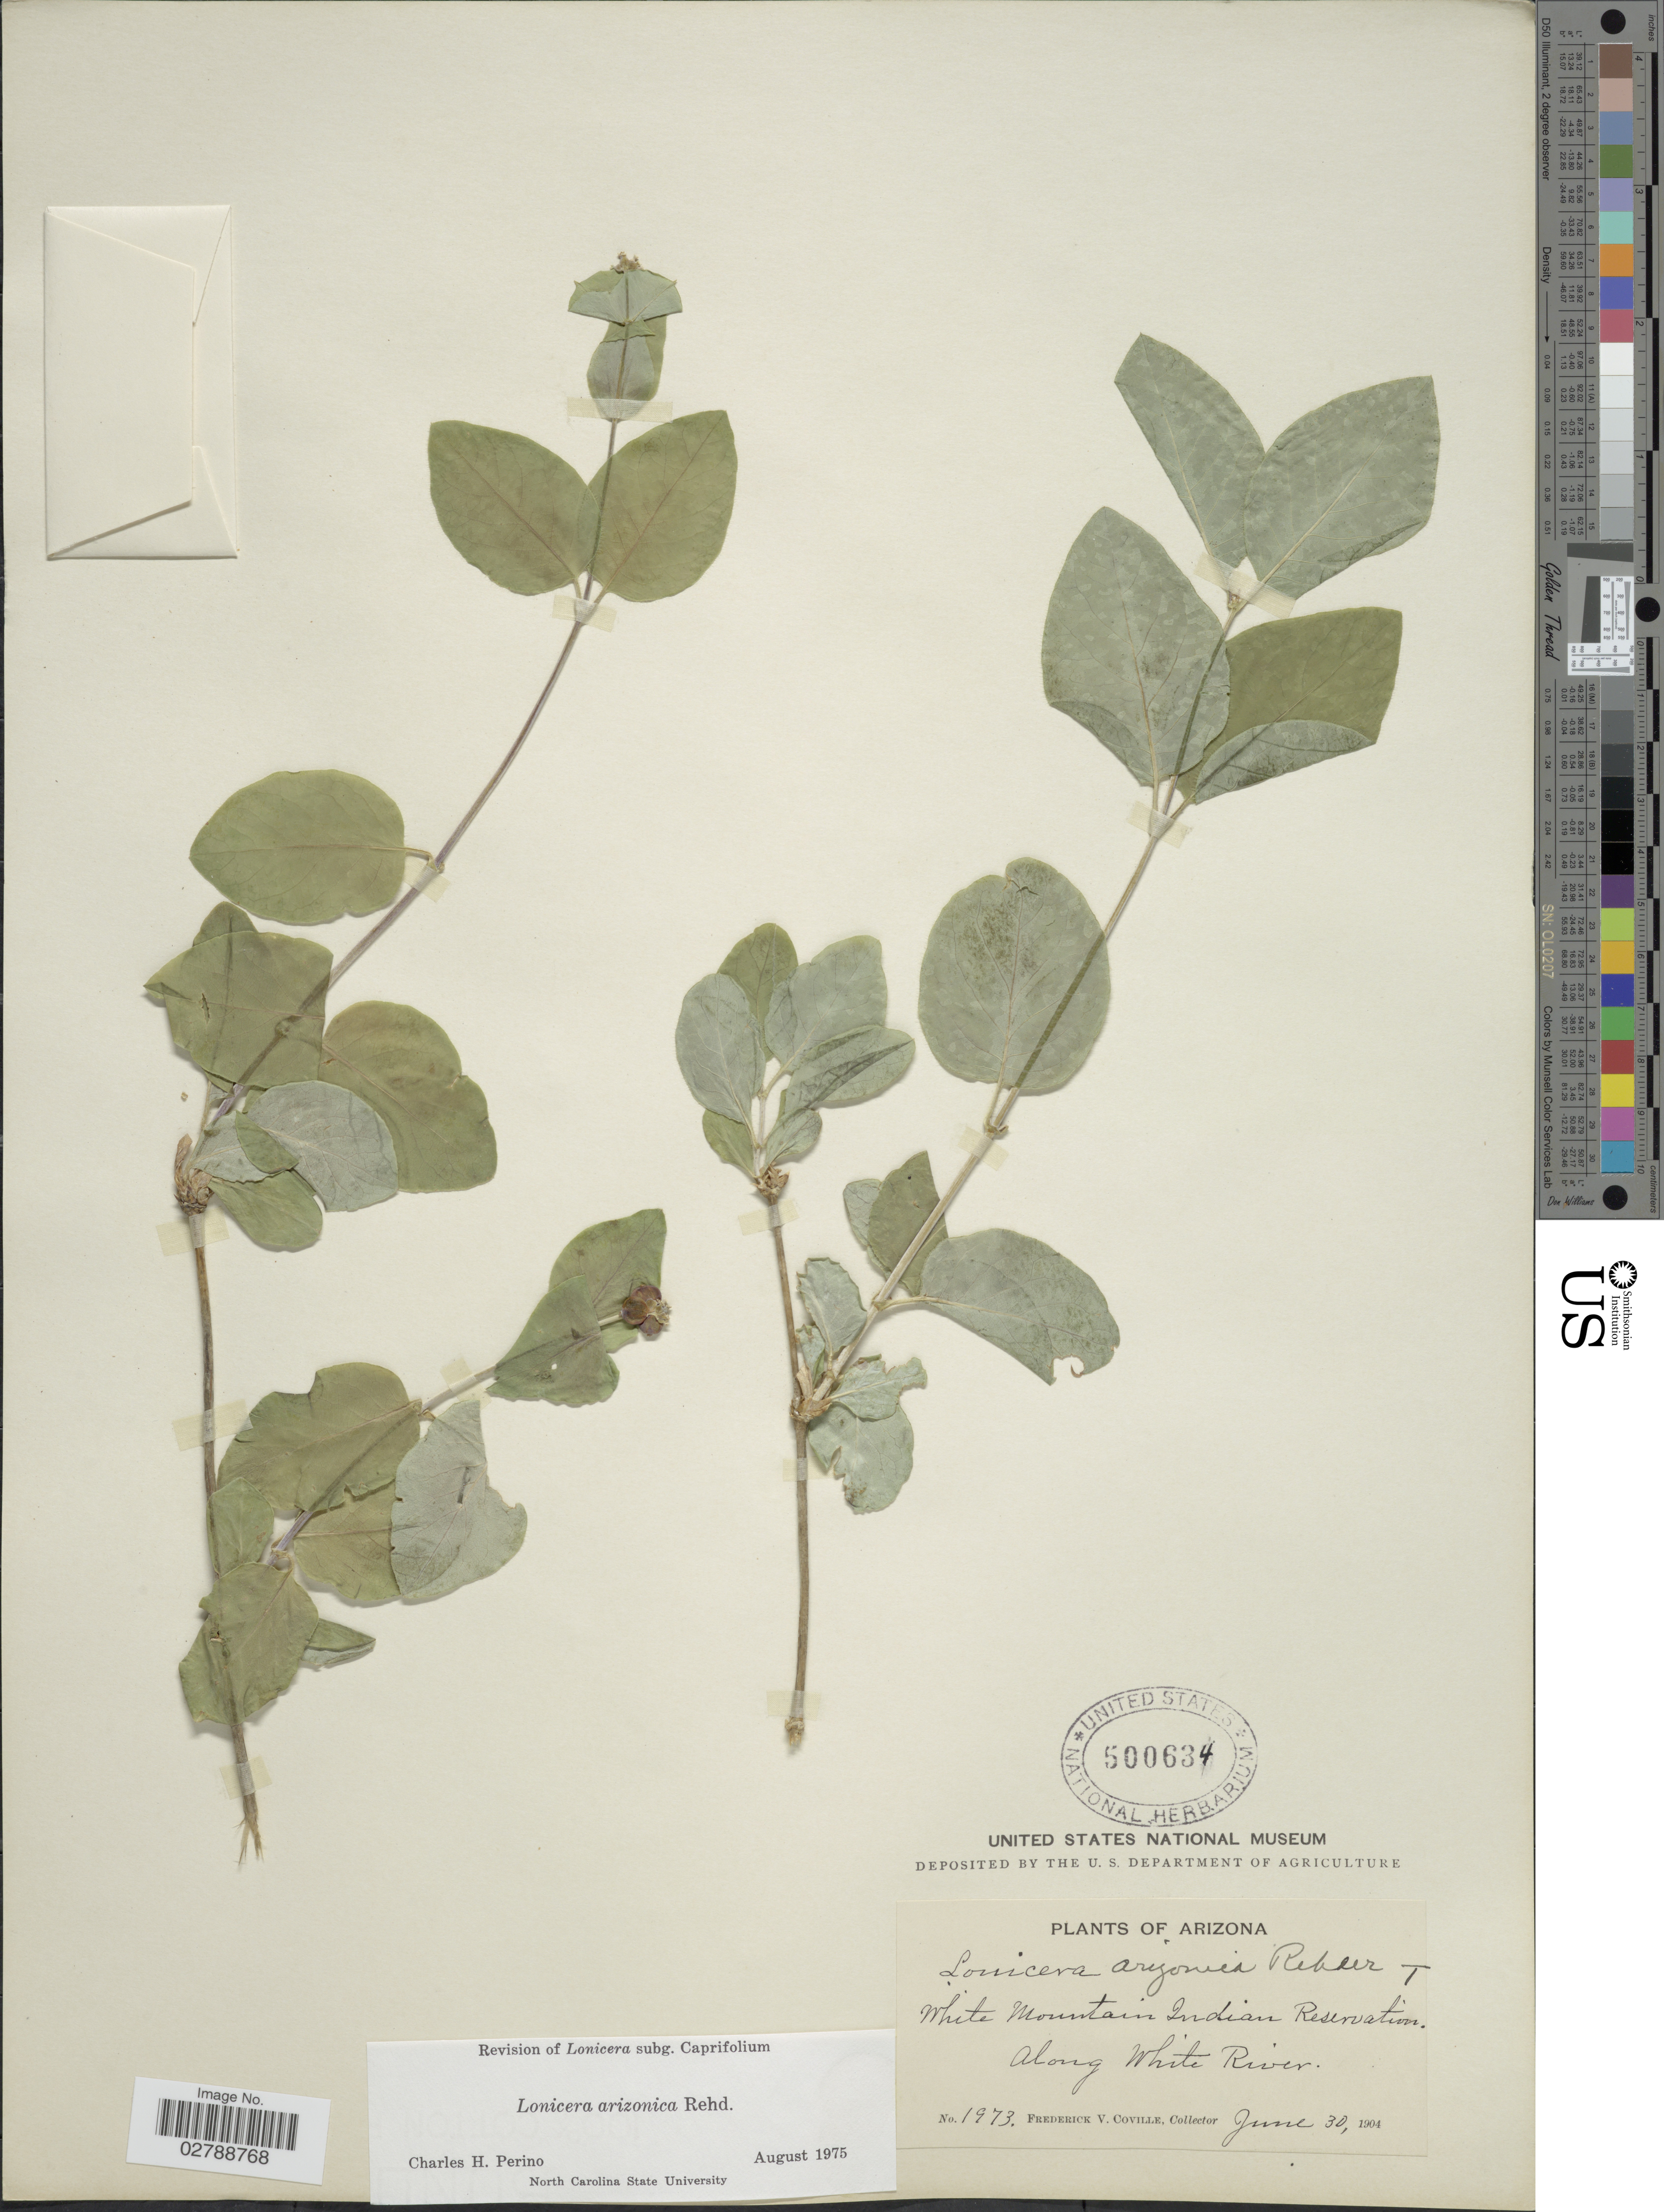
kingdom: Plantae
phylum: Tracheophyta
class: Magnoliopsida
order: Dipsacales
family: Caprifoliaceae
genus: Lonicera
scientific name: Lonicera arizonica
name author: Rehder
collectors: F. V. Coville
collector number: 1973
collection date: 1904-06-30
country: United States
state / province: Arizona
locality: White Mountain Indian Reservation. Along White River.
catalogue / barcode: US 500634